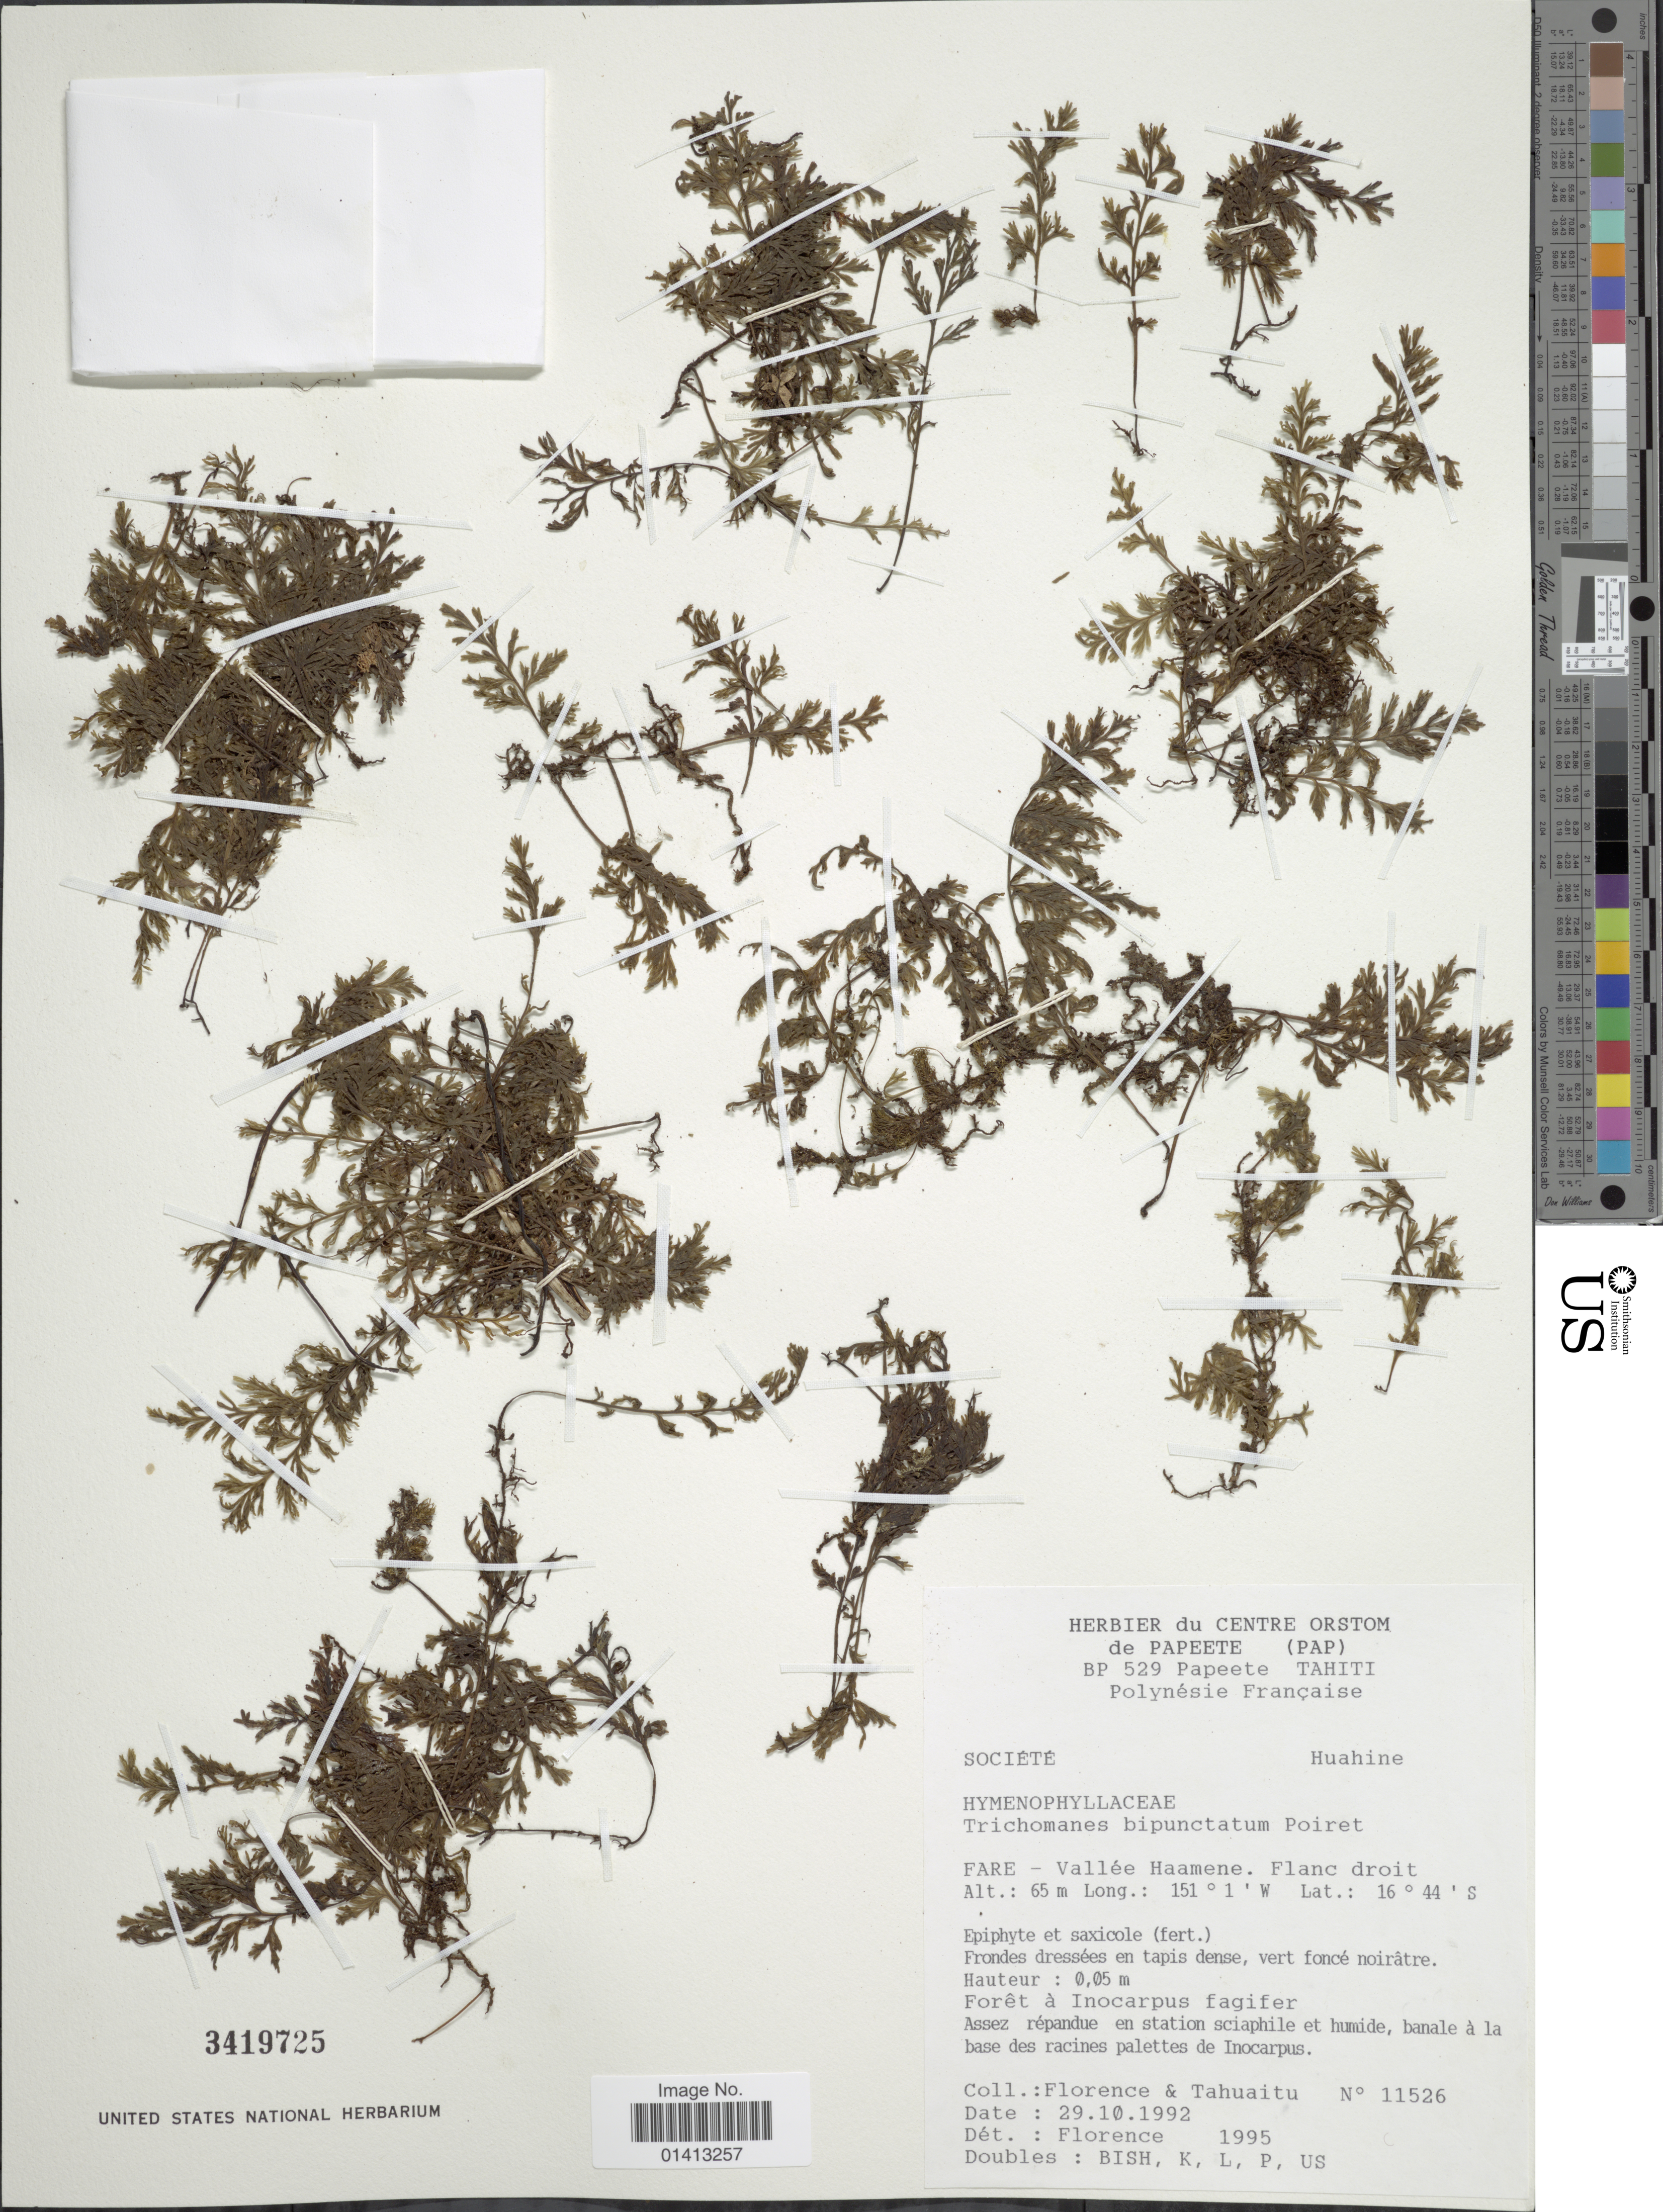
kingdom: Plantae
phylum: Tracheophyta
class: Polypodiopsida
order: Hymenophyllales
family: Hymenophyllaceae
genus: Crepidomanes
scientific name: Crepidomanes bipunctatum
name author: (Poir.) Copel.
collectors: -. Florence & -. Tahuaitu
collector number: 11526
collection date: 1992-10-29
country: French Polynesia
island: Huahine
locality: Huahine, Fare - Vallée Haamene. Flanc droit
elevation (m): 65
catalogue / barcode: US 3419725